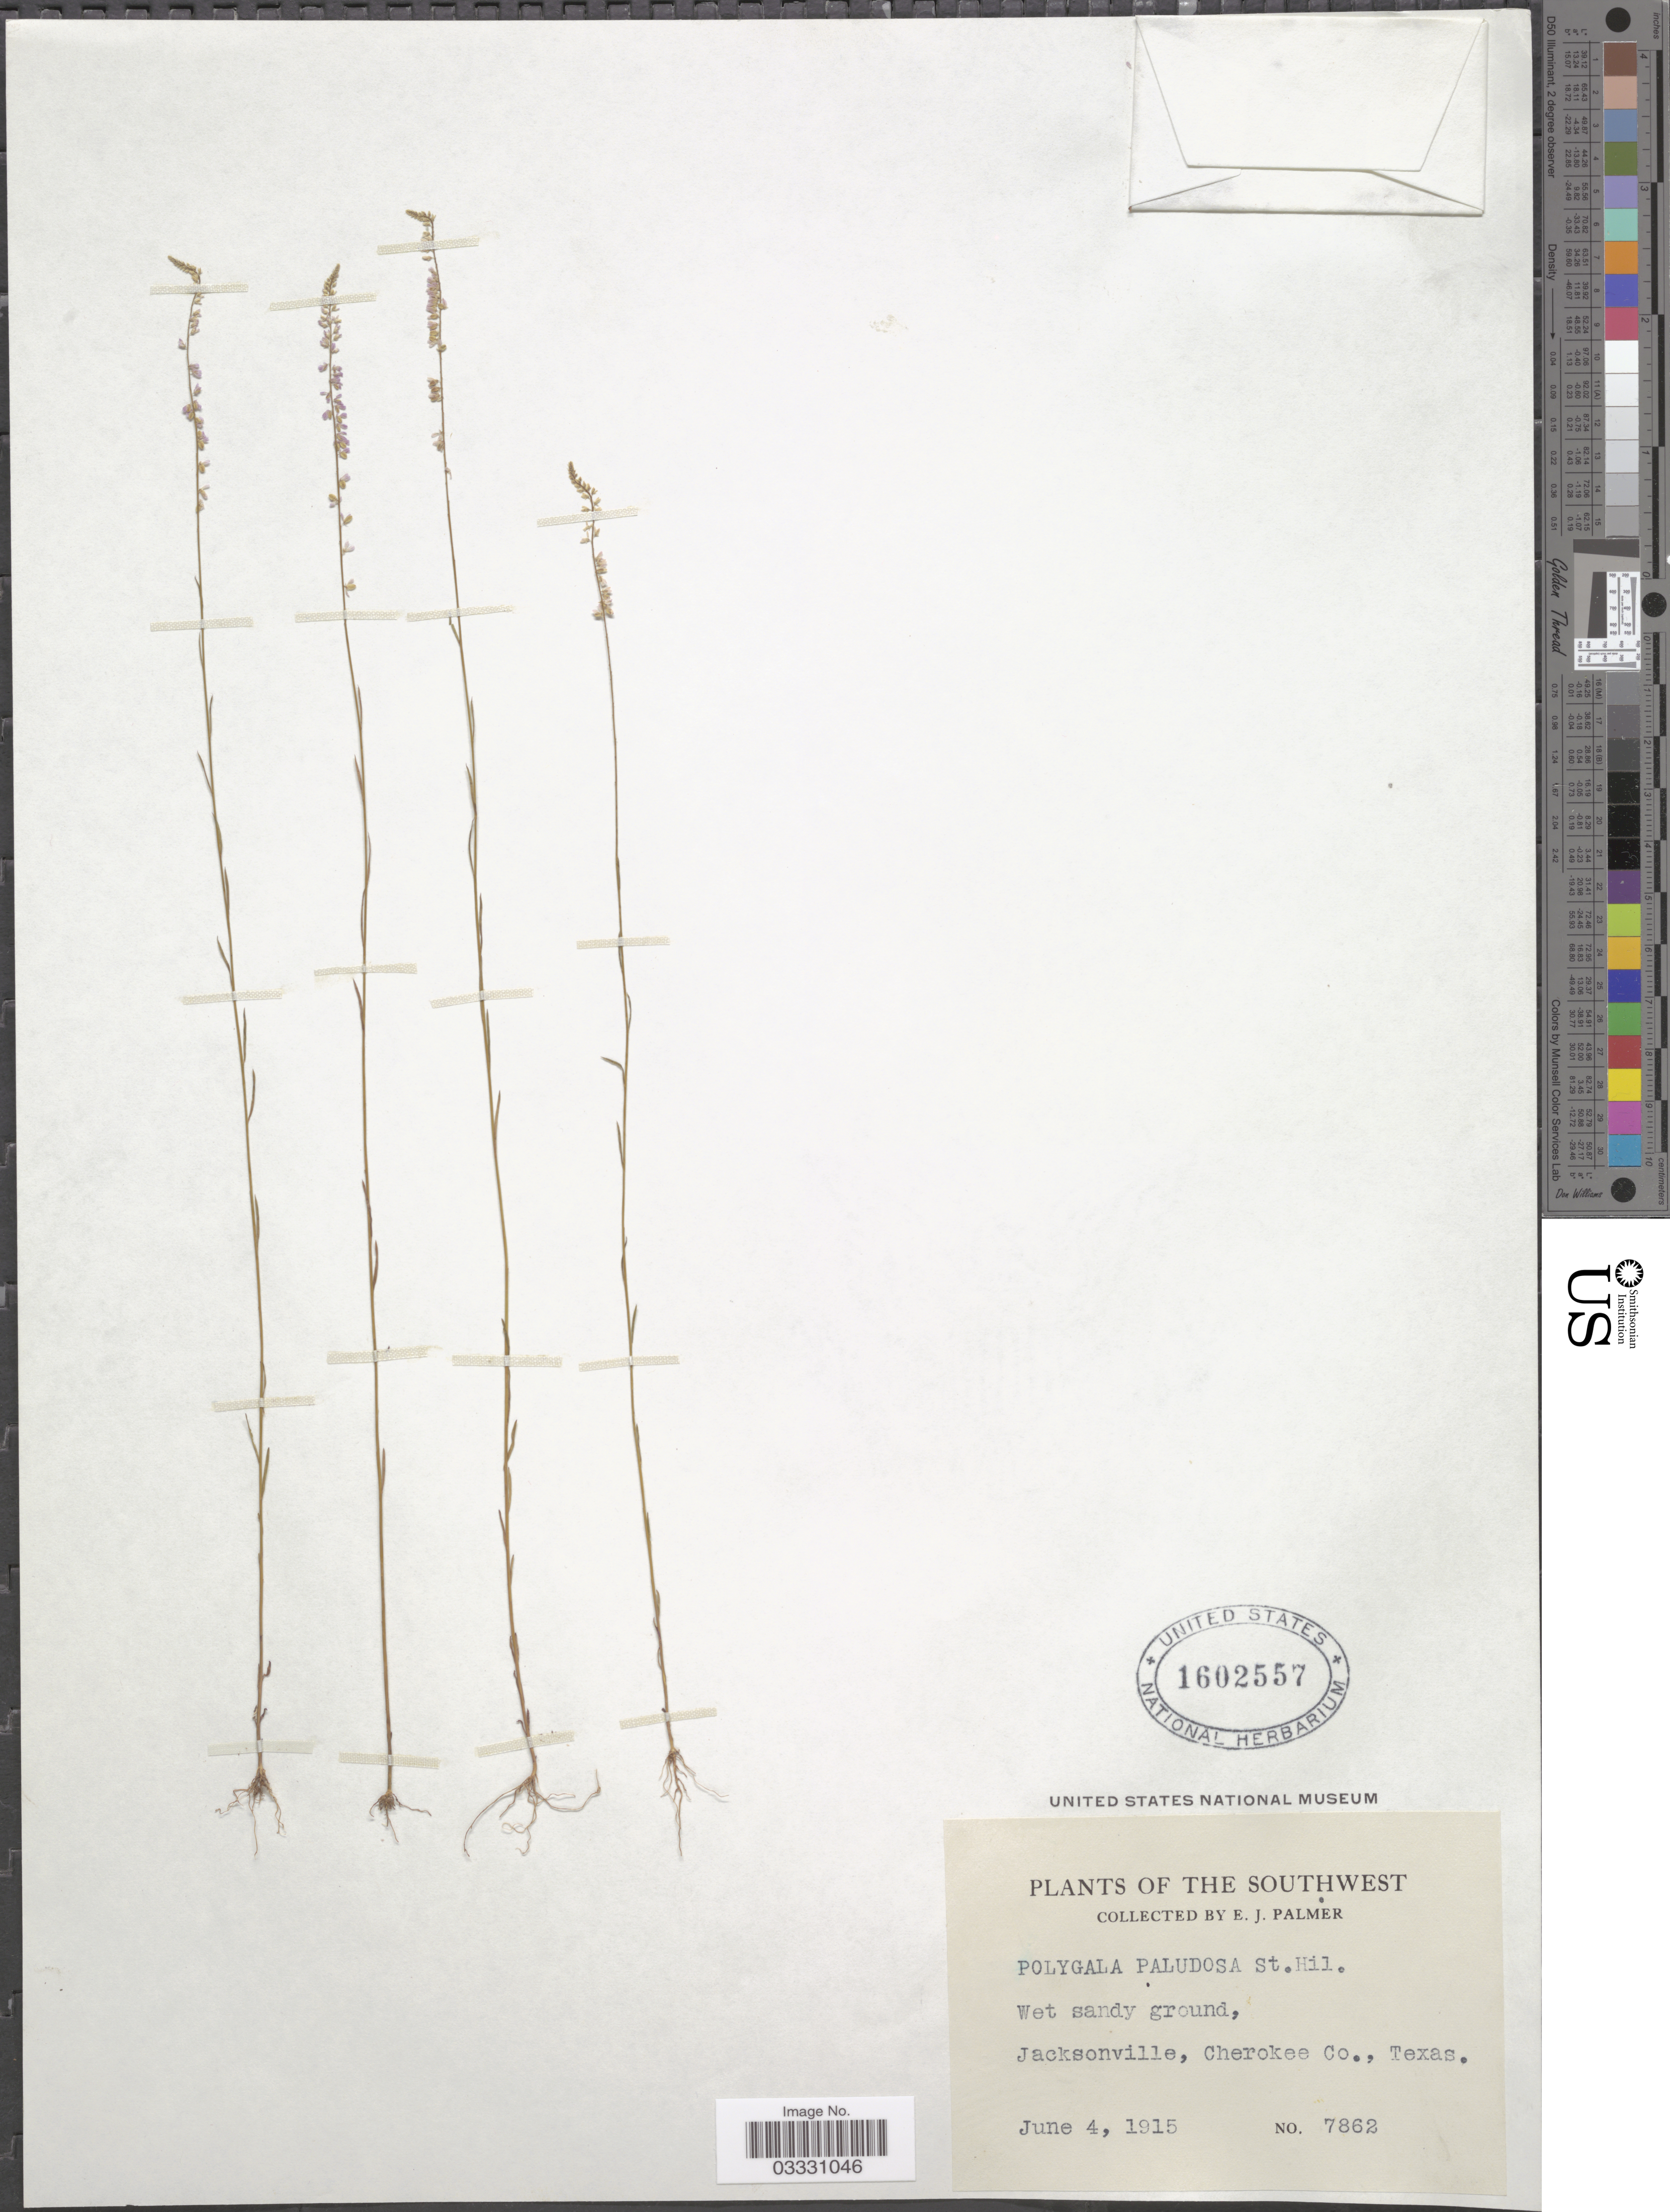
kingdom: Plantae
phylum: Tracheophyta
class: Magnoliopsida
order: Fabales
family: Polygalaceae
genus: Polygala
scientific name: Polygala leptocaulis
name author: Torr. & A. Gray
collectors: E. J. Palmer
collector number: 7862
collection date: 1915-06-04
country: United States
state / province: Texas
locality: The Southwest. Jacksonville, Cherokee Co.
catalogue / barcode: US 1602557